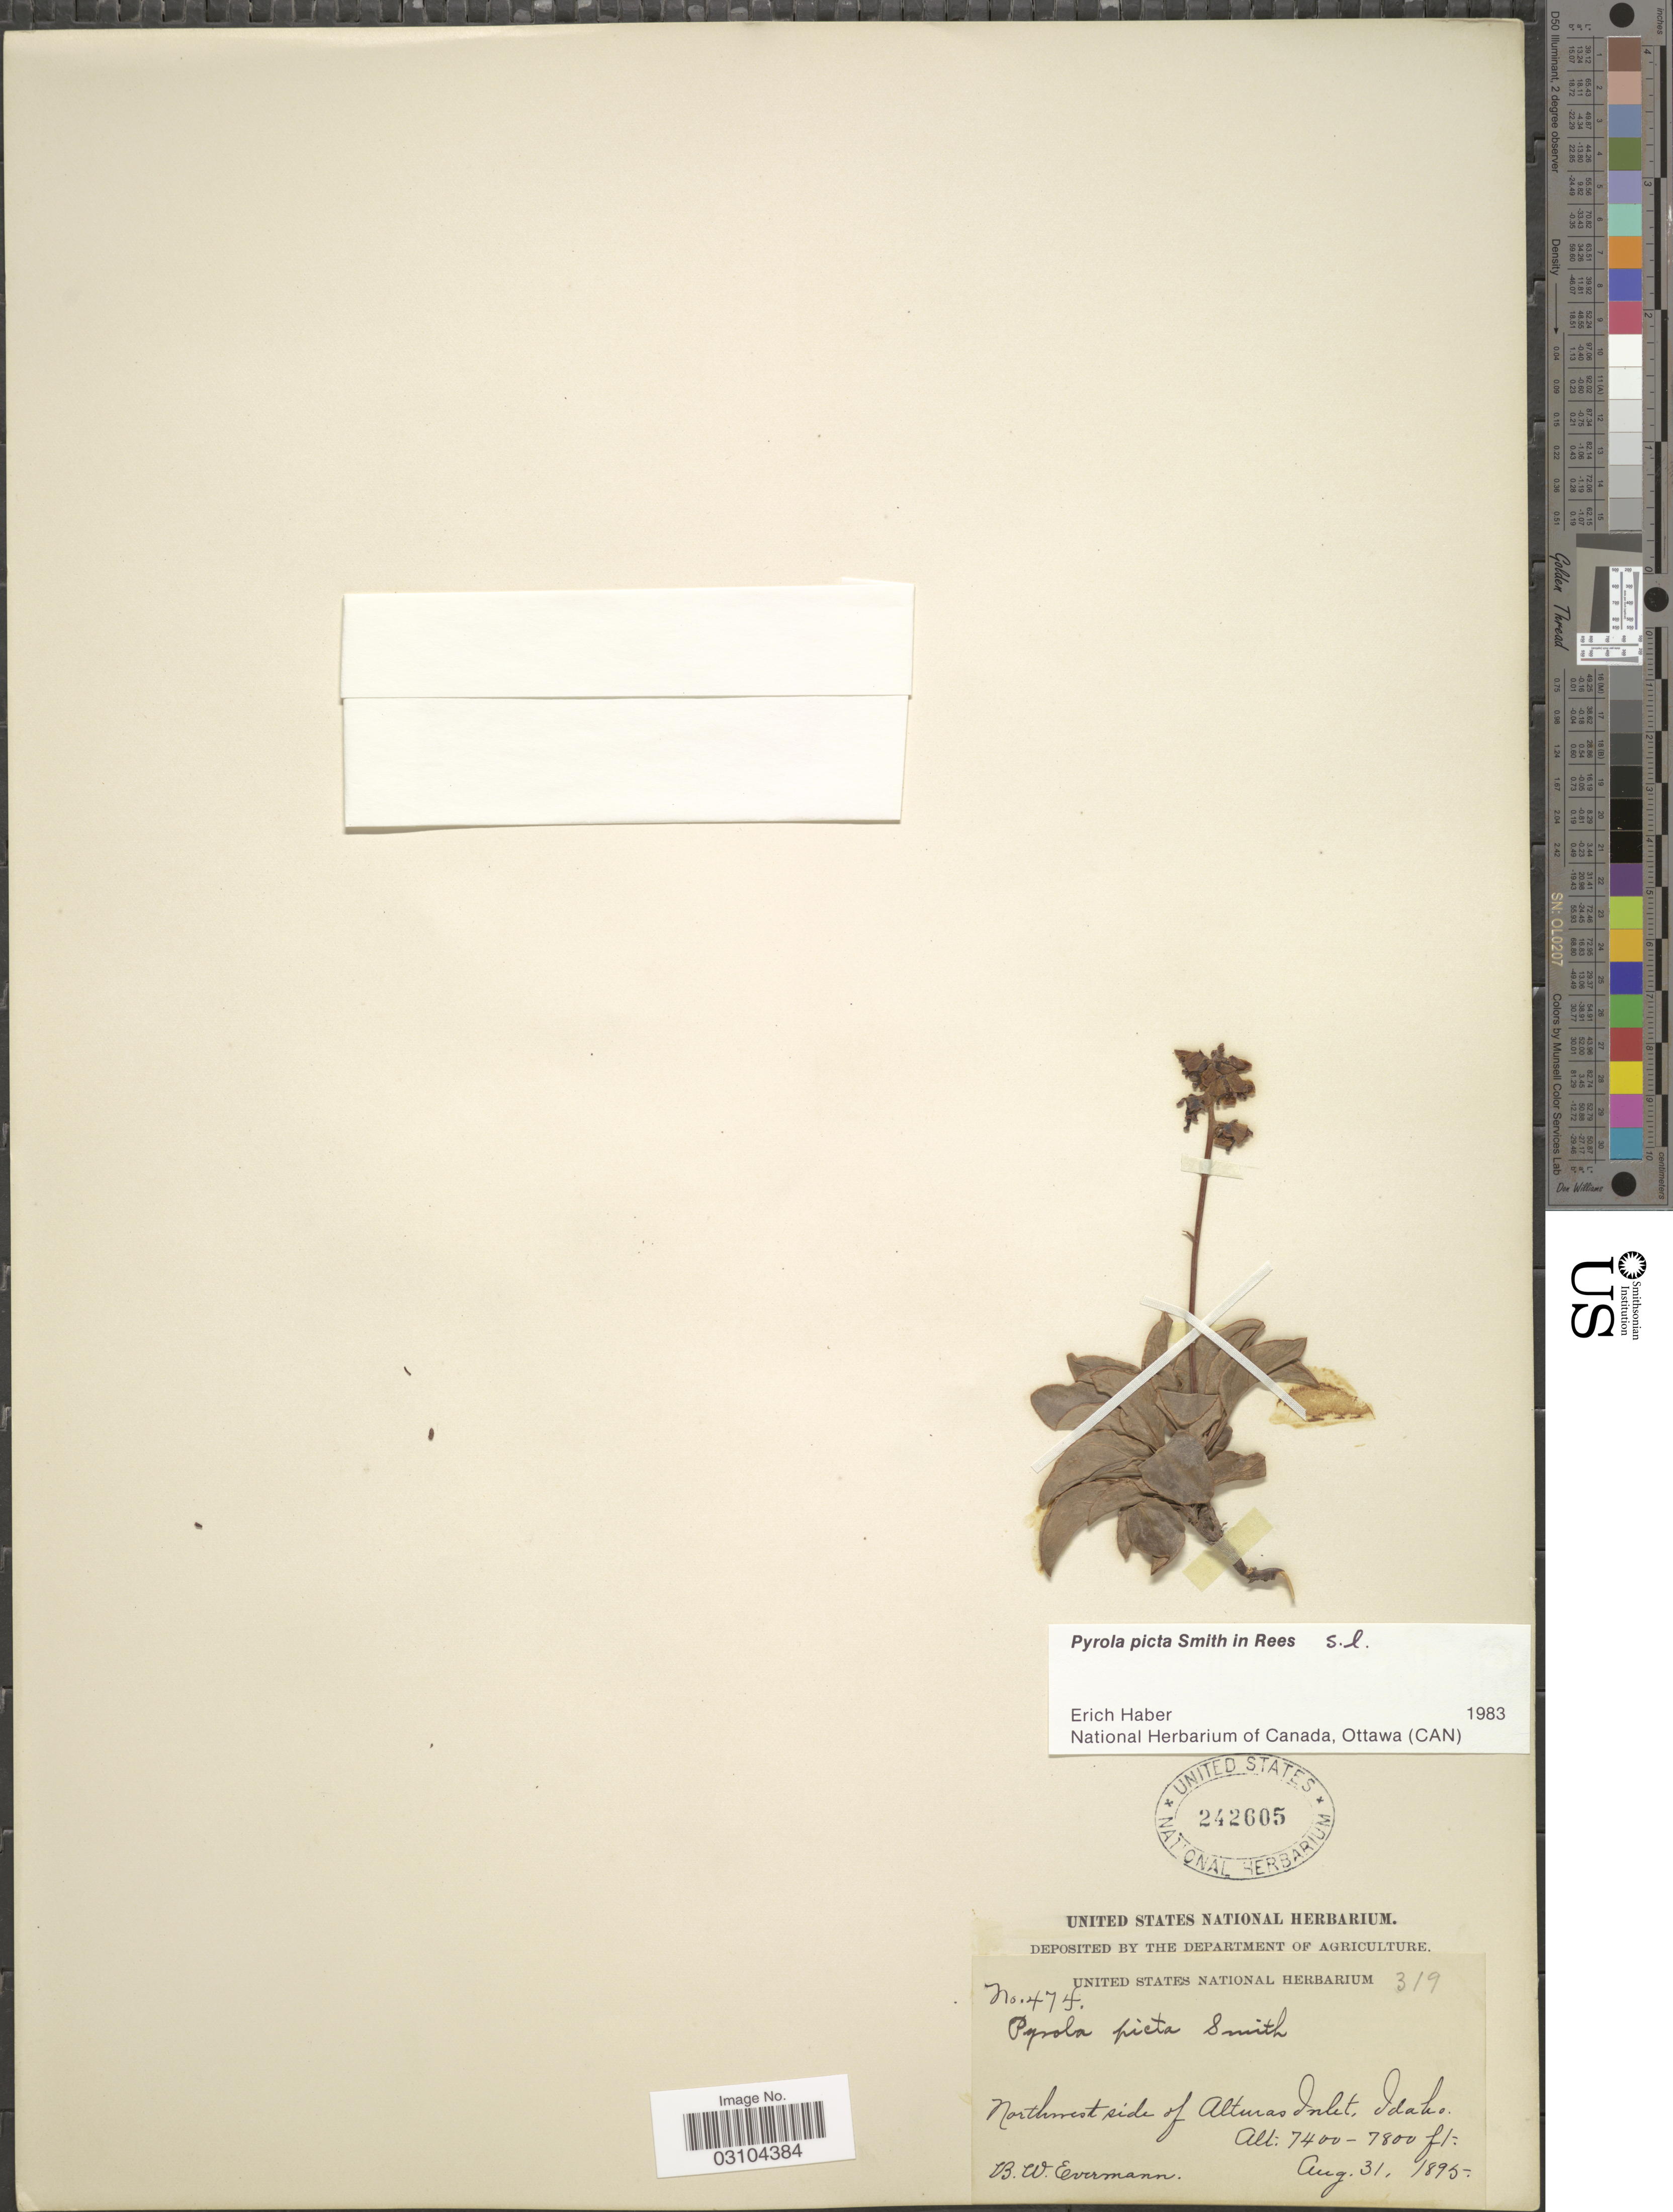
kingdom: Plantae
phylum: Tracheophyta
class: Magnoliopsida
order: Ericales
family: Ericaceae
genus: Pyrola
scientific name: Pyrola picta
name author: Sm. in Rees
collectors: B. W. Evermann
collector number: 474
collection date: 1895-08-31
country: United States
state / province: Idaho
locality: Northwest side of Alturas Inlet.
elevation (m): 2256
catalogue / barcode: US 242605